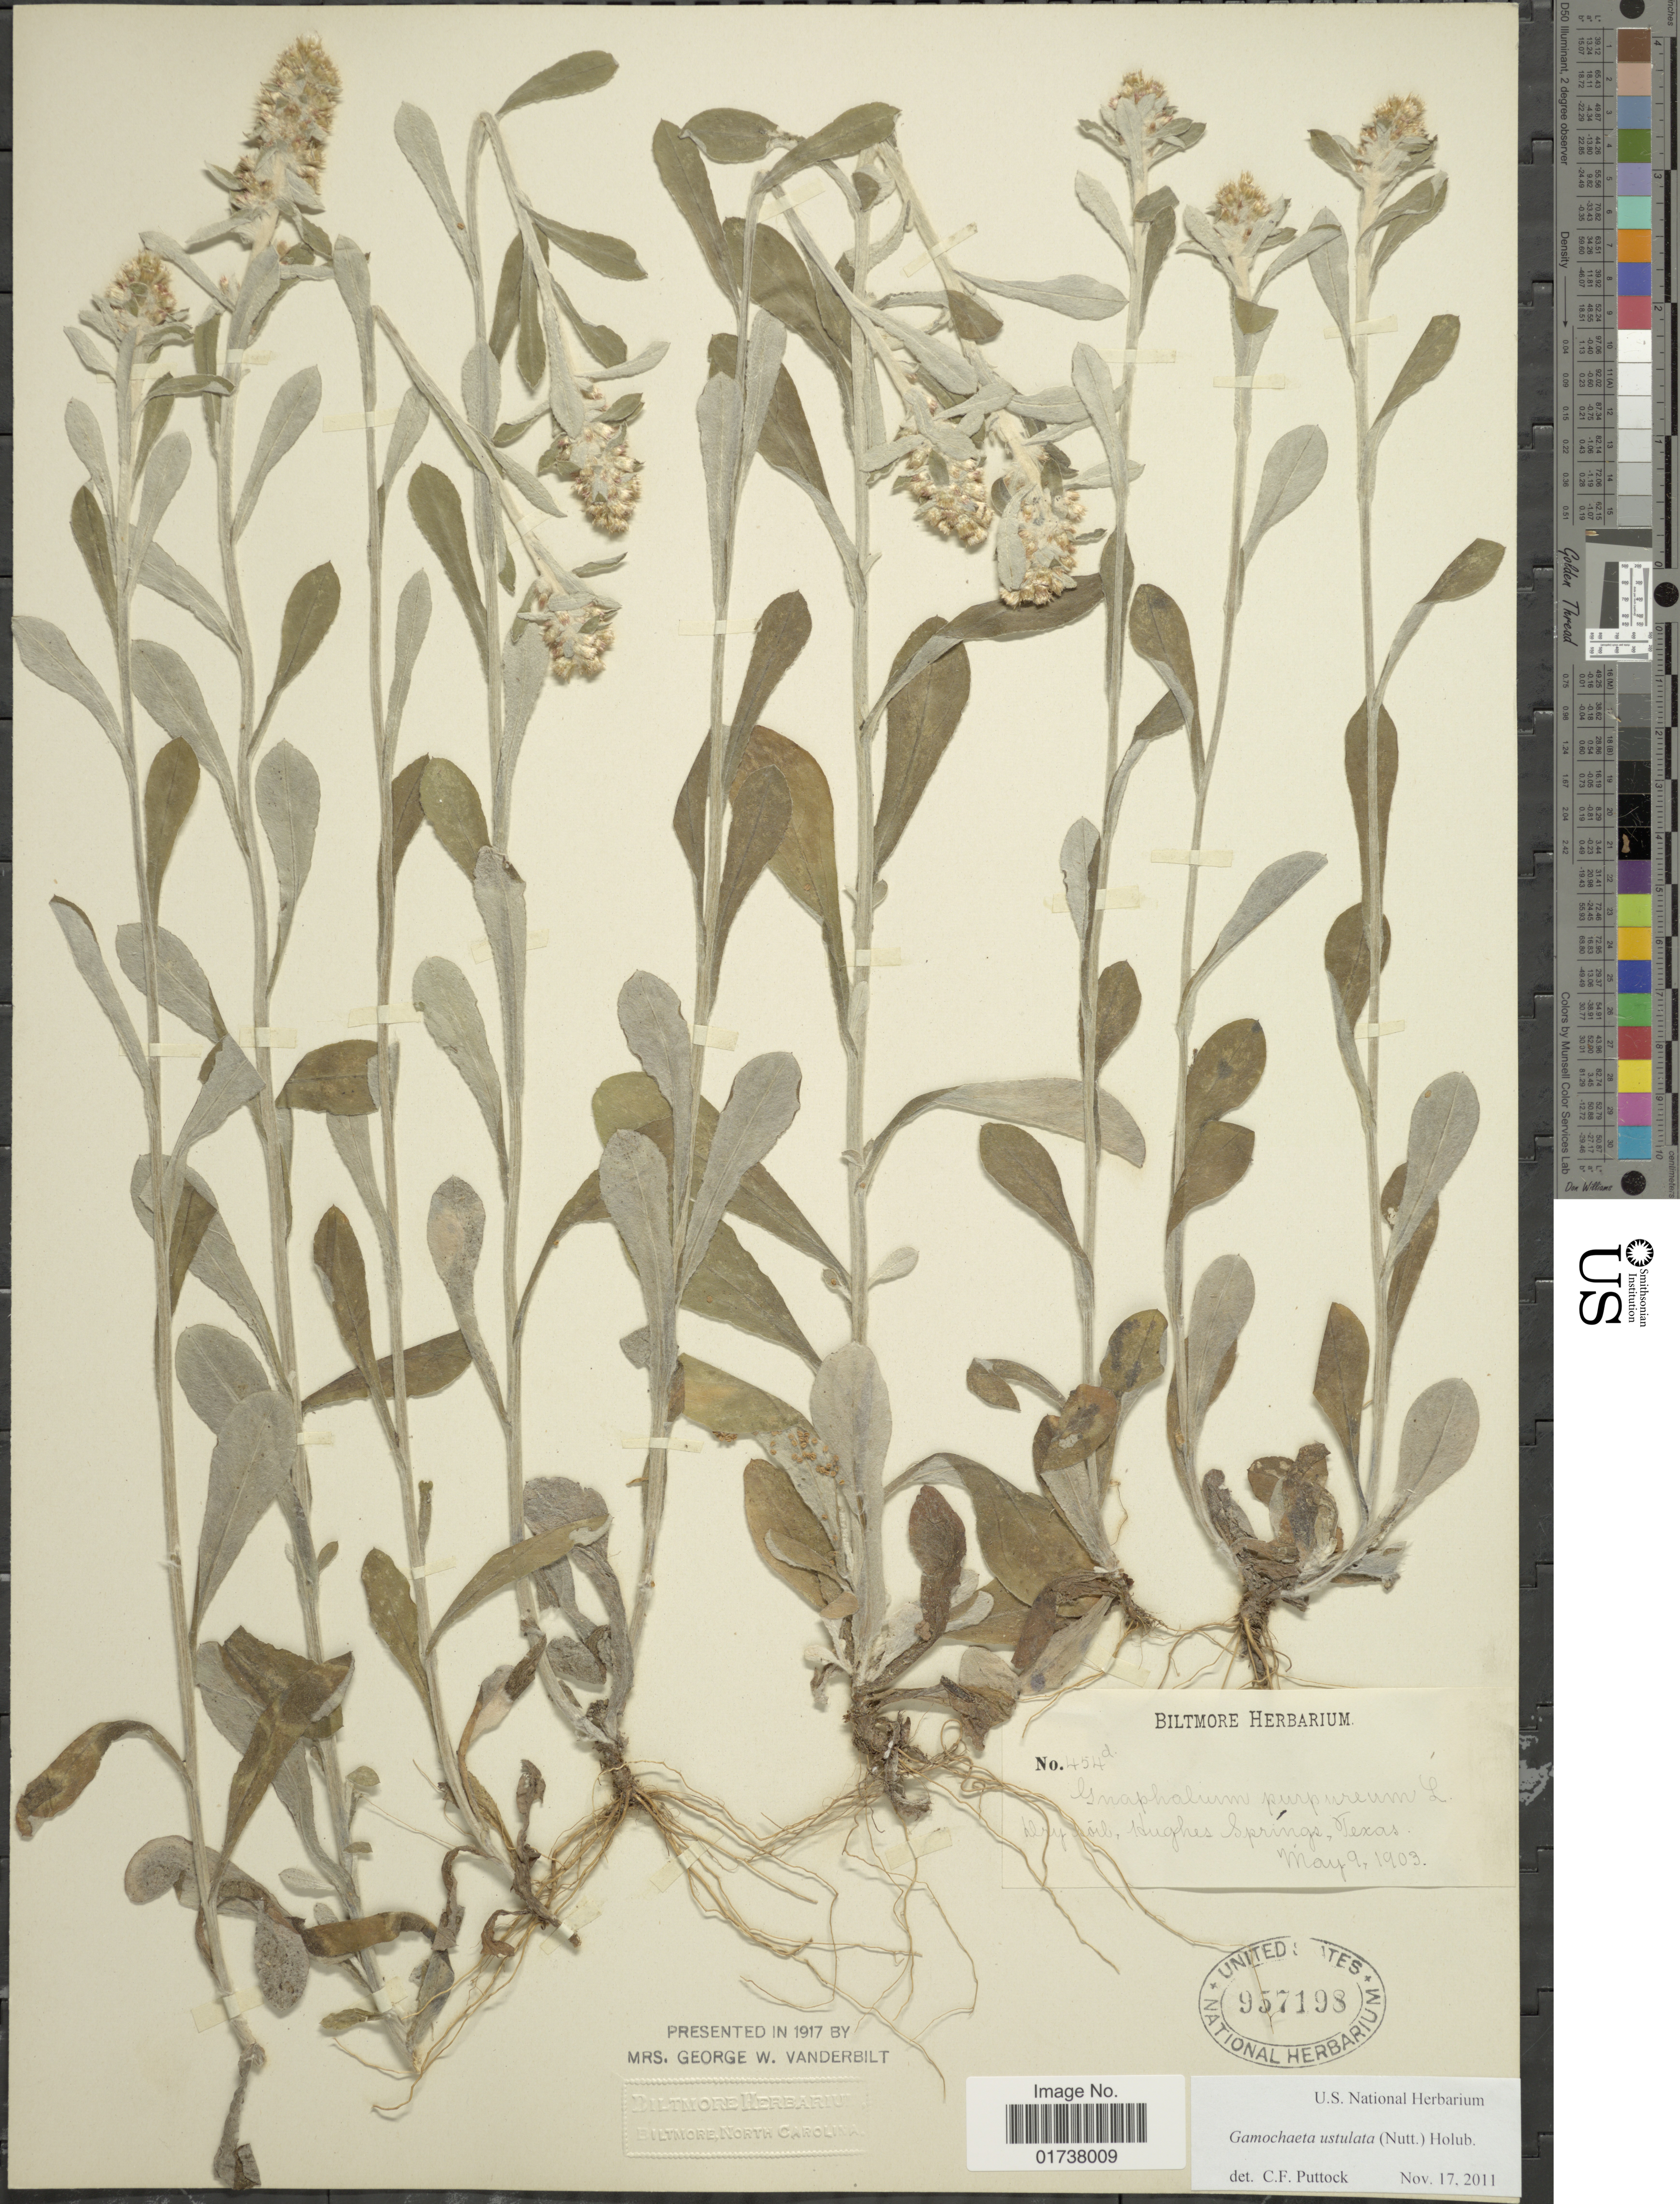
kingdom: Plantae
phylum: Tracheophyta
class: Magnoliopsida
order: Asterales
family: Asteraceae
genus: Gamochaeta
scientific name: Gamochaeta purpurea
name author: (L.) Cabrera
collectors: ex herb. Biltmore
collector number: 454d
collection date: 1903-05-09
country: United States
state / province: Texas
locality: Hughes Springs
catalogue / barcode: US 957198